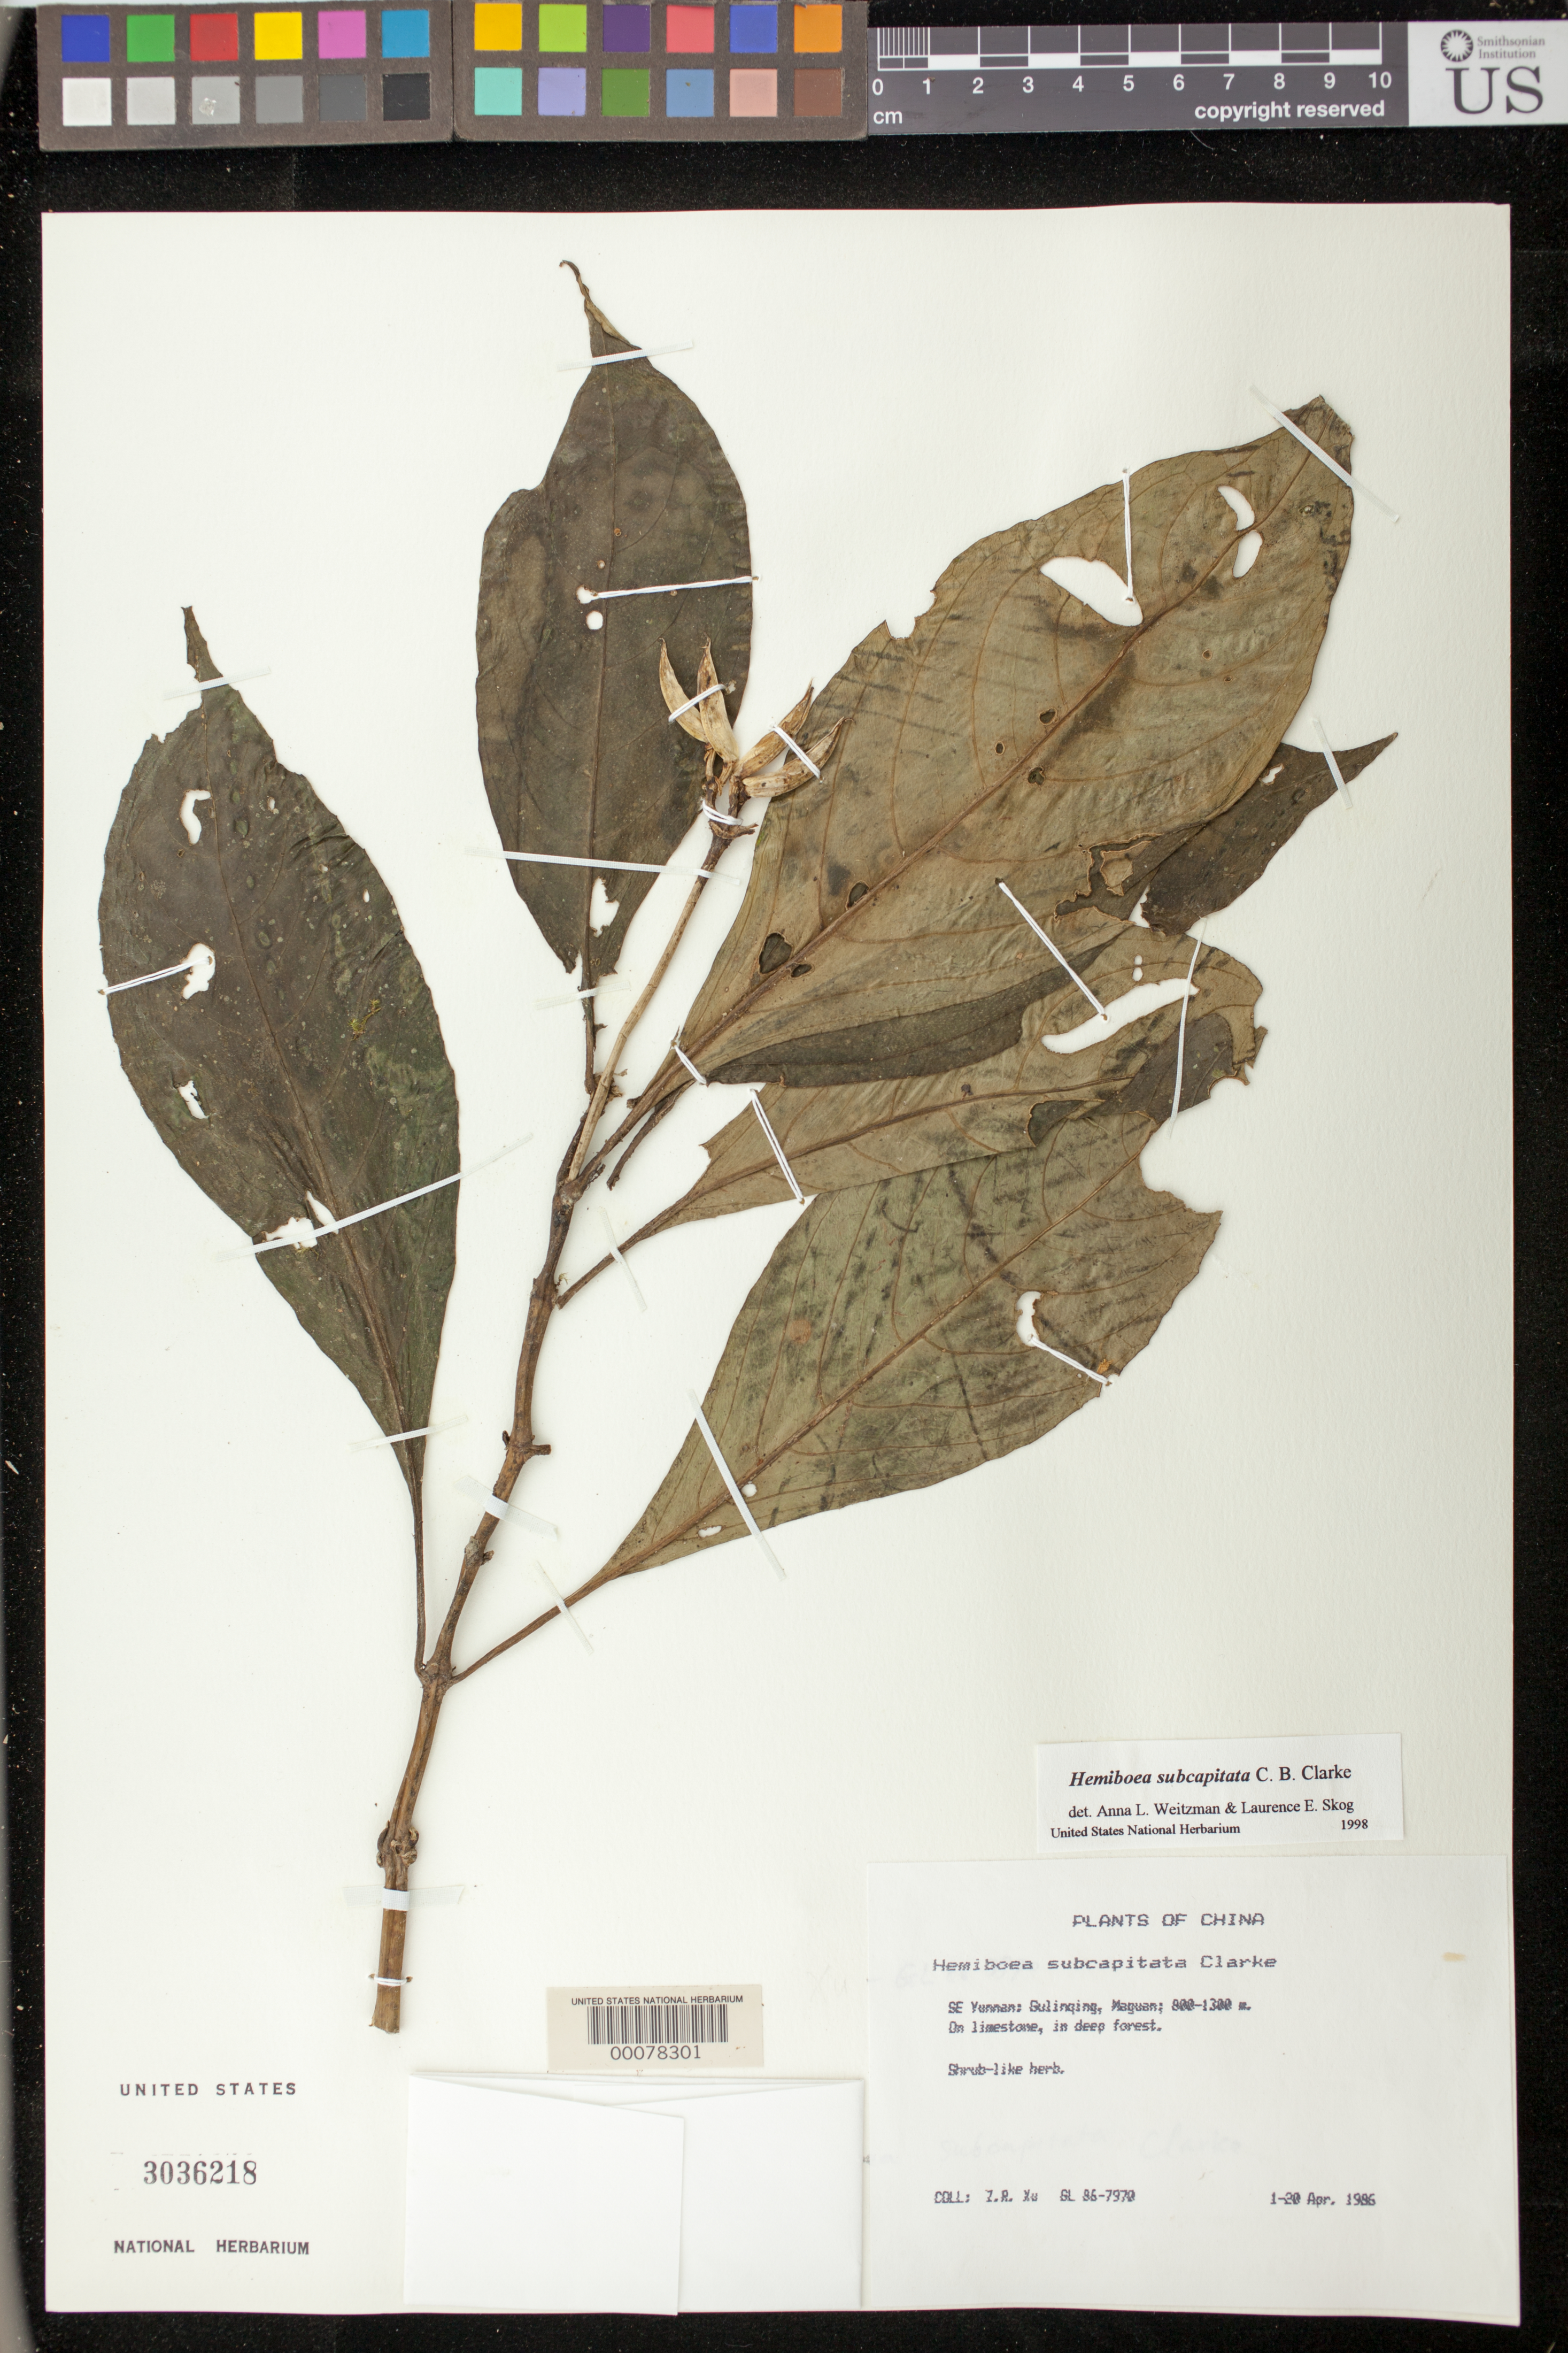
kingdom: Plantae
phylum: Tracheophyta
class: Magnoliopsida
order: Lamiales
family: Gesneriaceae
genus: Hemiboea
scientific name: Hemiboea subcapitata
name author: C.B. Clarke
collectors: Z. Xu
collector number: GL 86- 7970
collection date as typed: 01-20 Apr 1986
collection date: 1986-04-01/1986-04-20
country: China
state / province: Yunnan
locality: Se yunnan, gulinging, maguan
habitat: On limestone, in deep forest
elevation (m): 800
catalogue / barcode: US 3036218